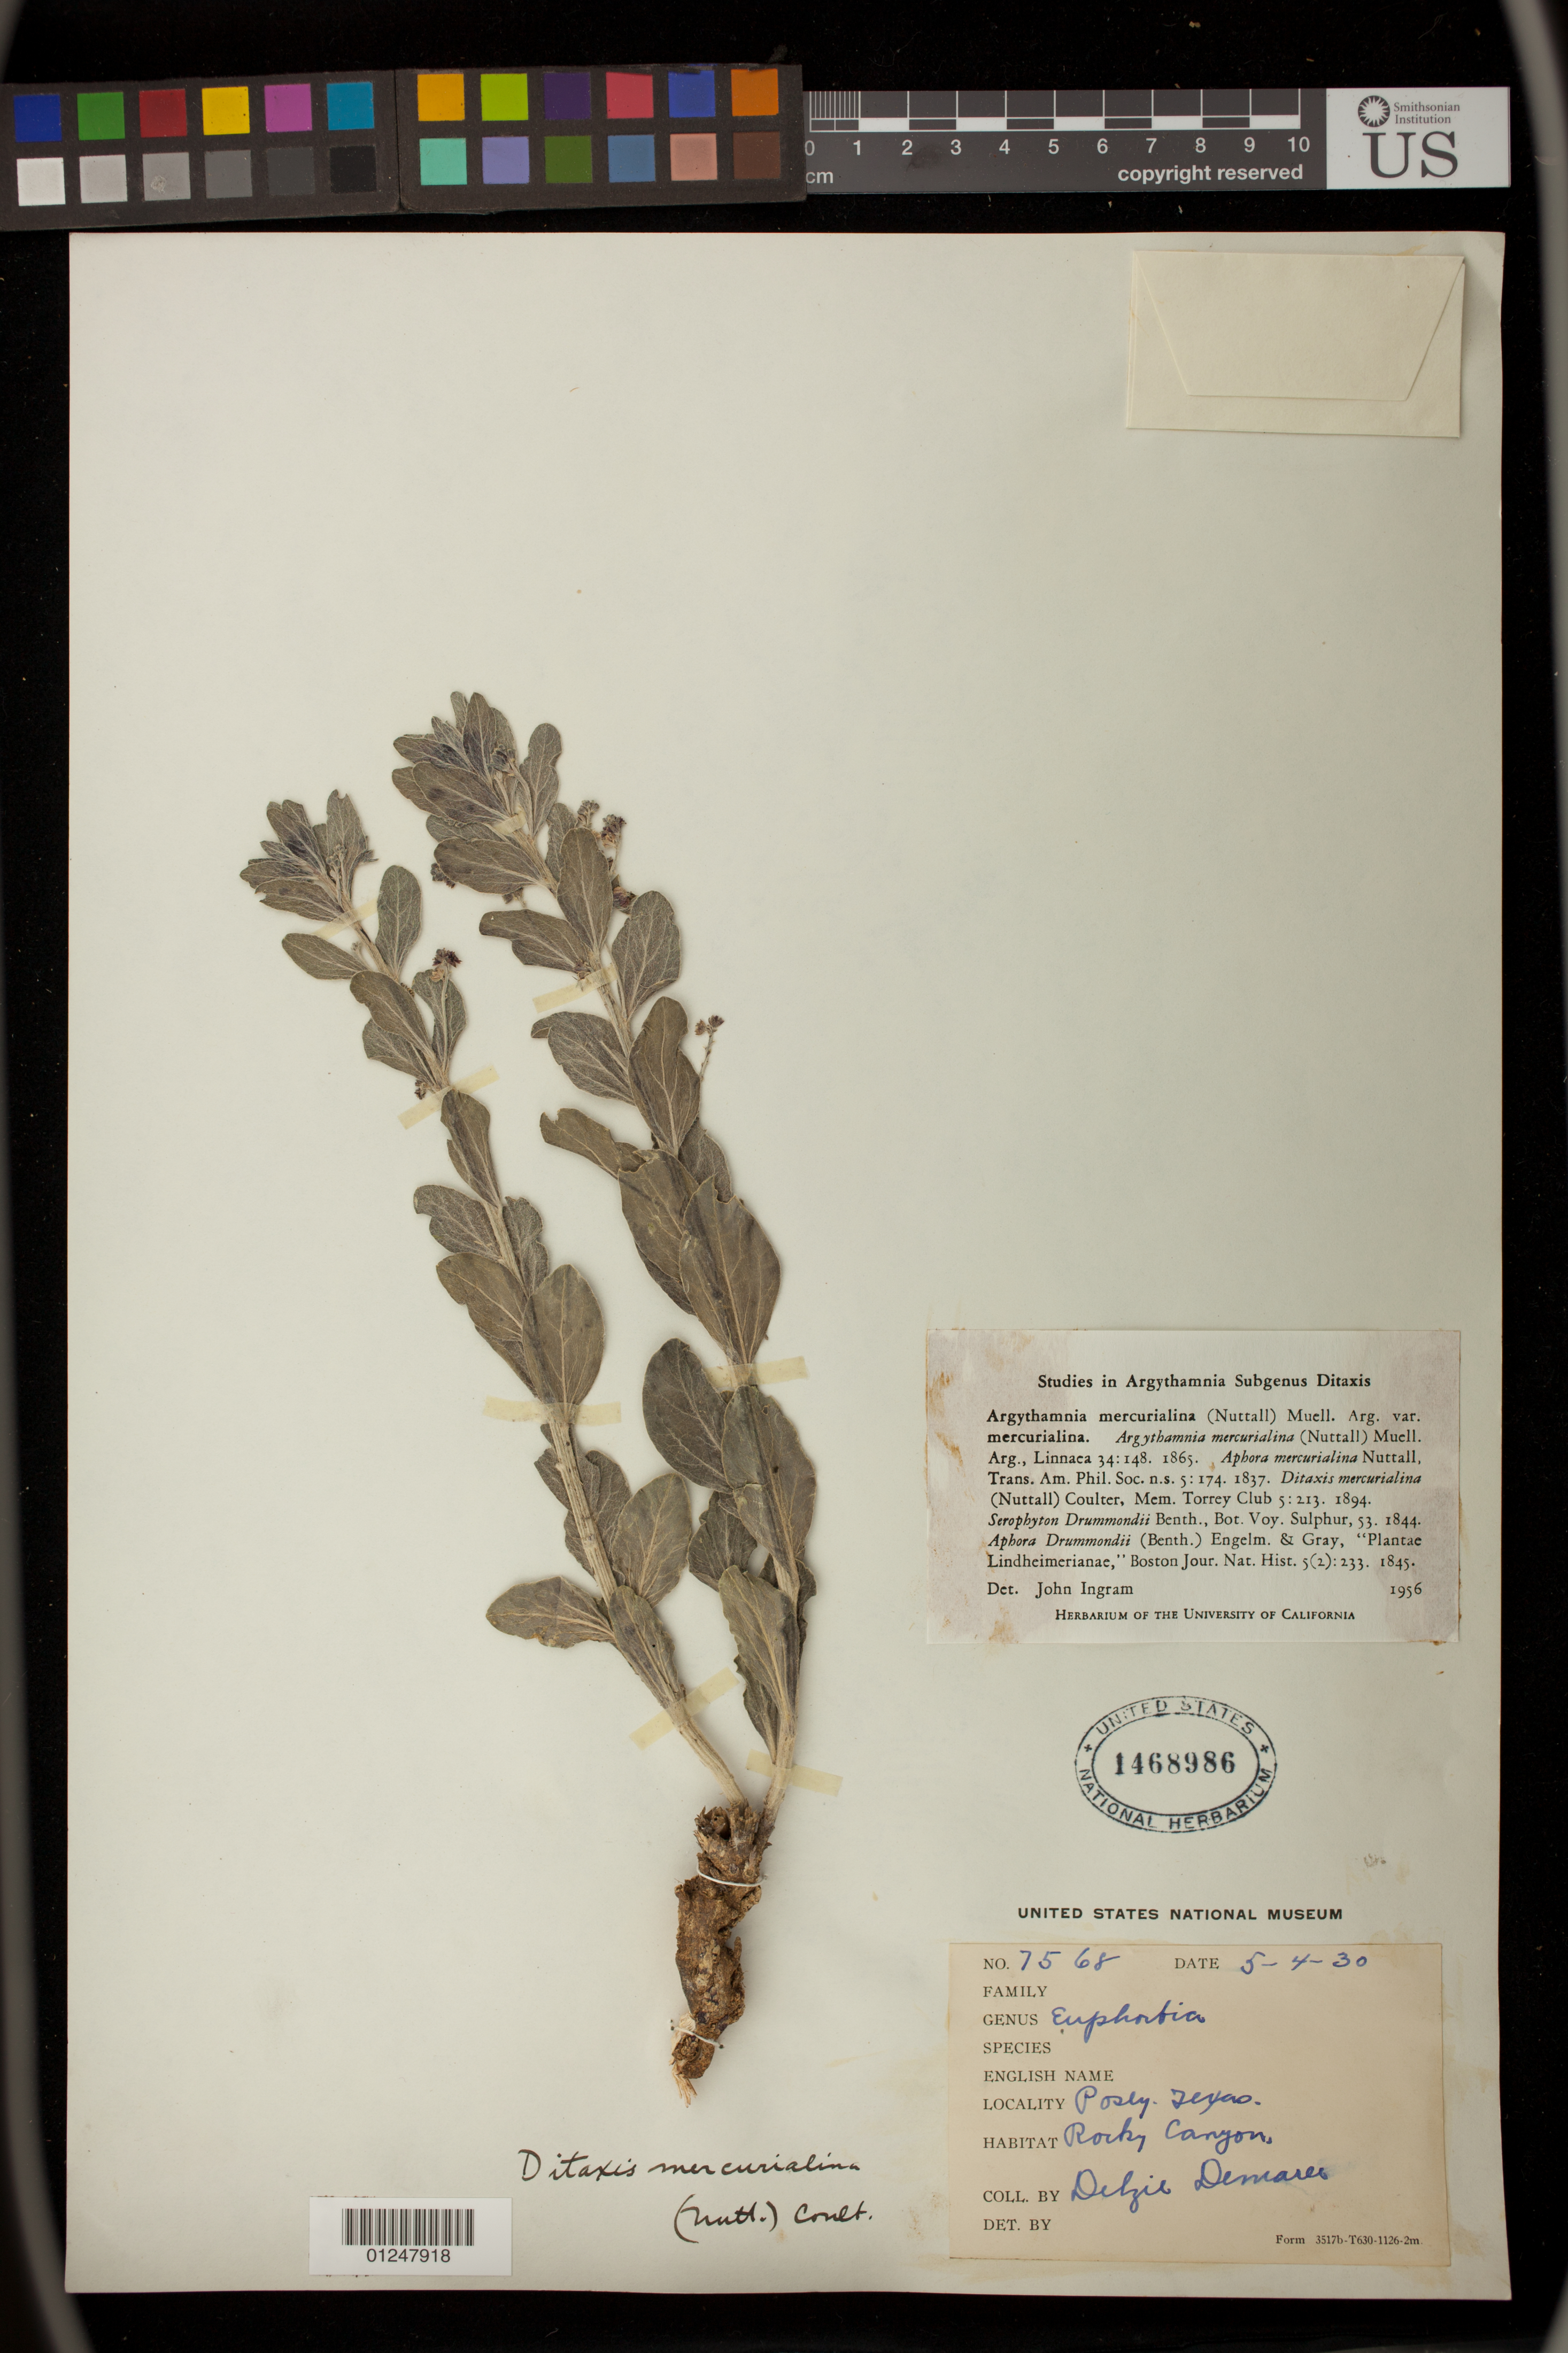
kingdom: Plantae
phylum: Tracheophyta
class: Magnoliopsida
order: Malpighiales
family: Euphorbiaceae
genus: Argythamnia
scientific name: Argythamnia mercurialina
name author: (Nutt.) Müll. Arg.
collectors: D. Demaree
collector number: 7568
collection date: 1930-05-04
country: United States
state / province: Texas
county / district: Lubbock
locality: Posey.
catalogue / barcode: US 1468986